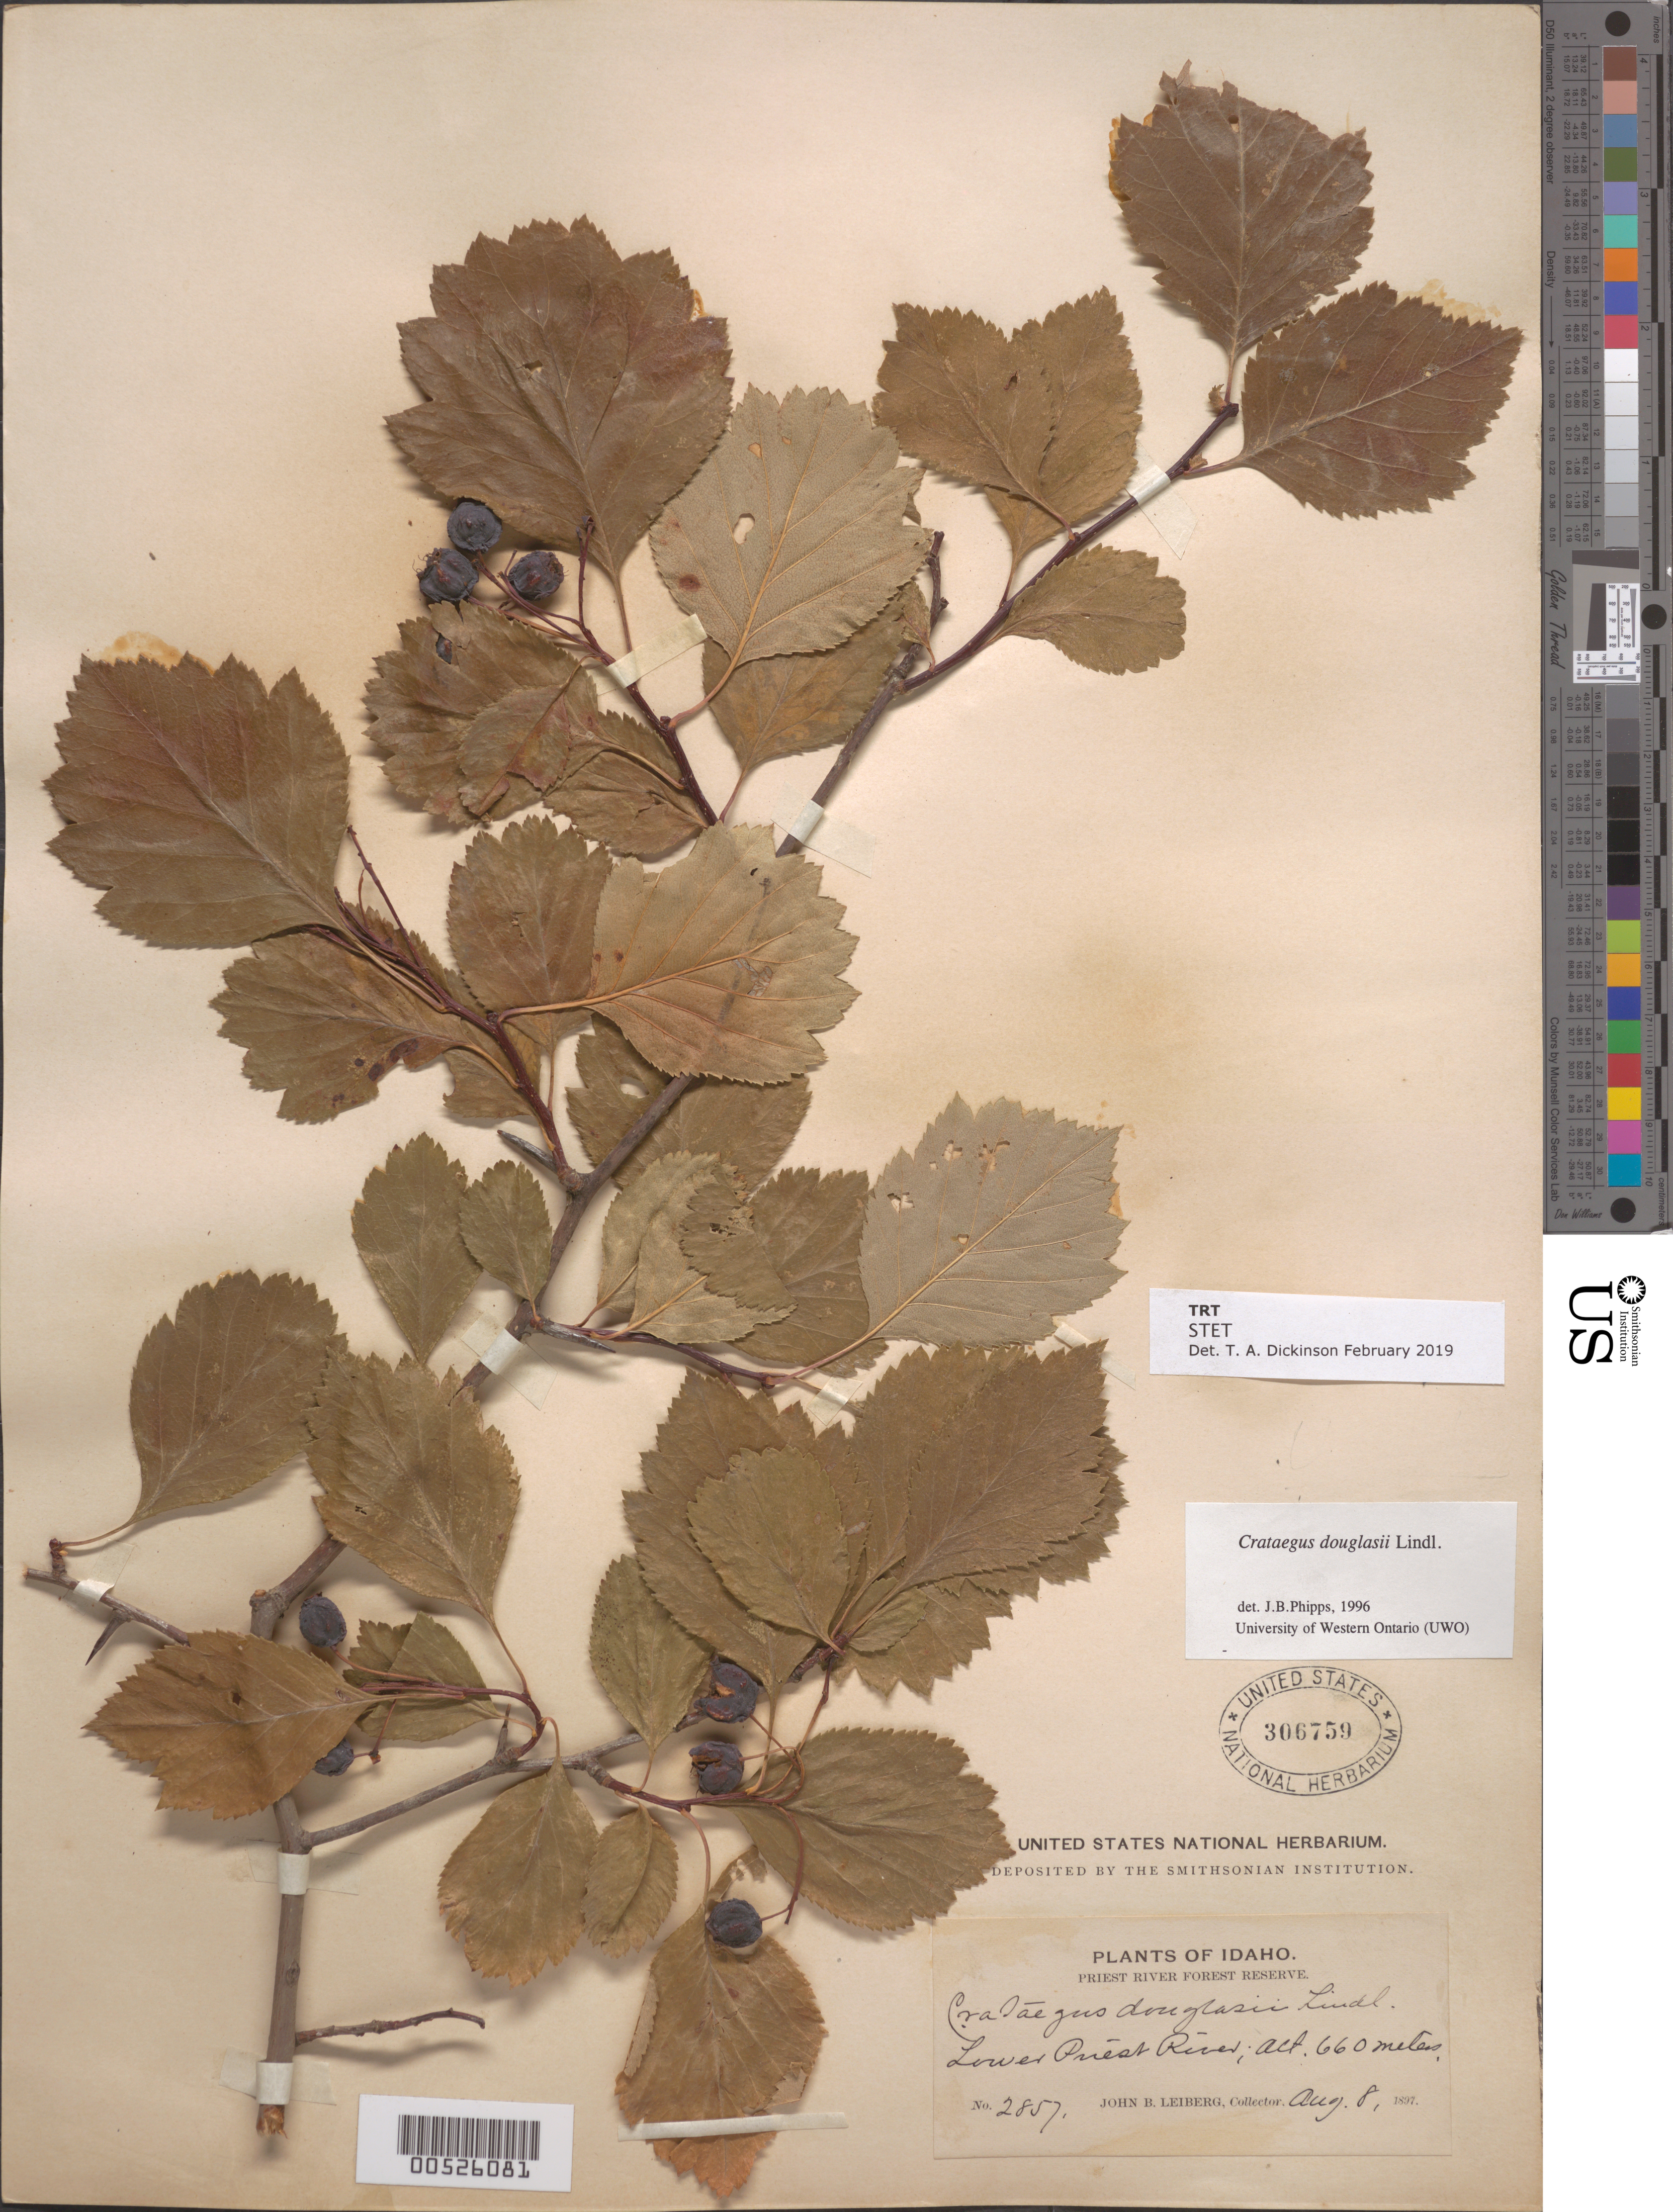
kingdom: Plantae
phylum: Tracheophyta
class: Magnoliopsida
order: Rosales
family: Rosaceae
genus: Crataegus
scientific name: Crataegus douglasii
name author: Lindl.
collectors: J. Leiberg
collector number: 2857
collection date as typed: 08 Aug 1897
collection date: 1897-08-08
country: United States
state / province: Idaho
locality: Lower Priest River, Priest River Forest Reserve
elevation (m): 660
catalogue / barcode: US 306759